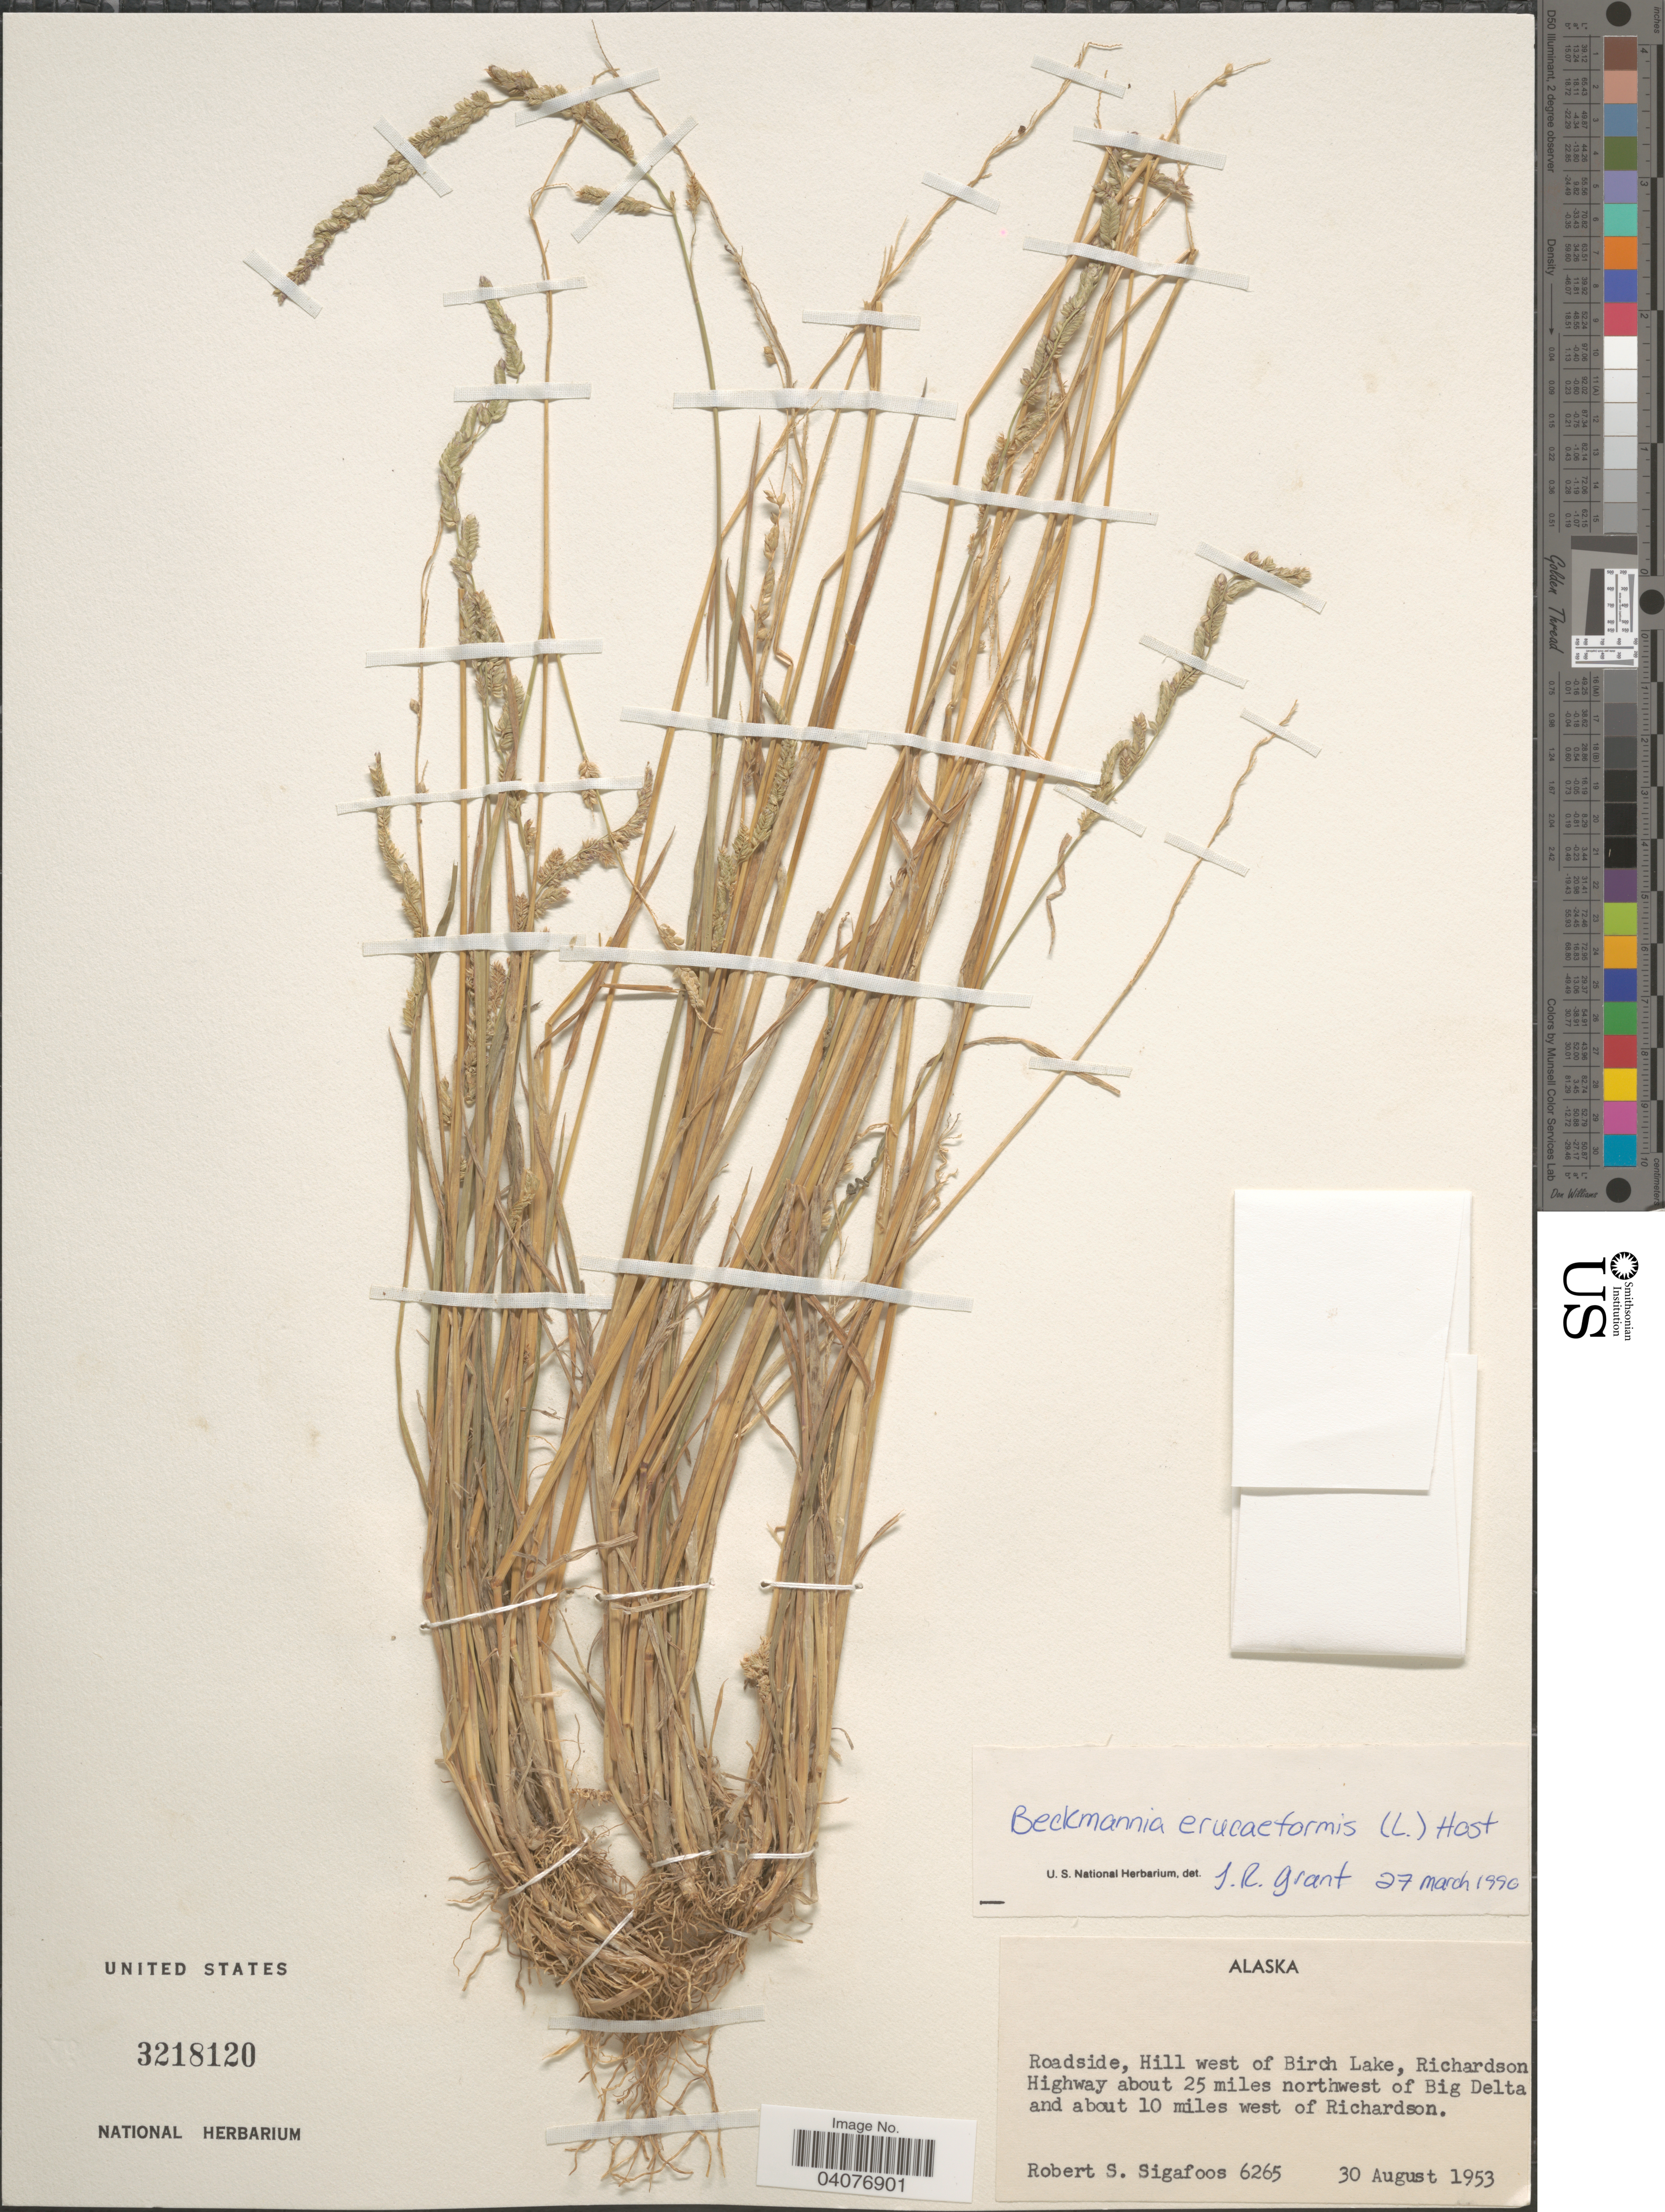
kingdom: Plantae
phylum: Tracheophyta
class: Liliopsida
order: Poales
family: Poaceae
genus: Beckmannia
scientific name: Beckmannia syzigachne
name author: (Steud.) Fernald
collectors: R. Sigafoos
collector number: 6265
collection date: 1953-08-30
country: United States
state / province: Alaska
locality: Roadside, Hill west of Birch Lake, Richardson Highway about 25 miles northwest of Big Delta and about 10 miles west of Richardson.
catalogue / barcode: US 3218120